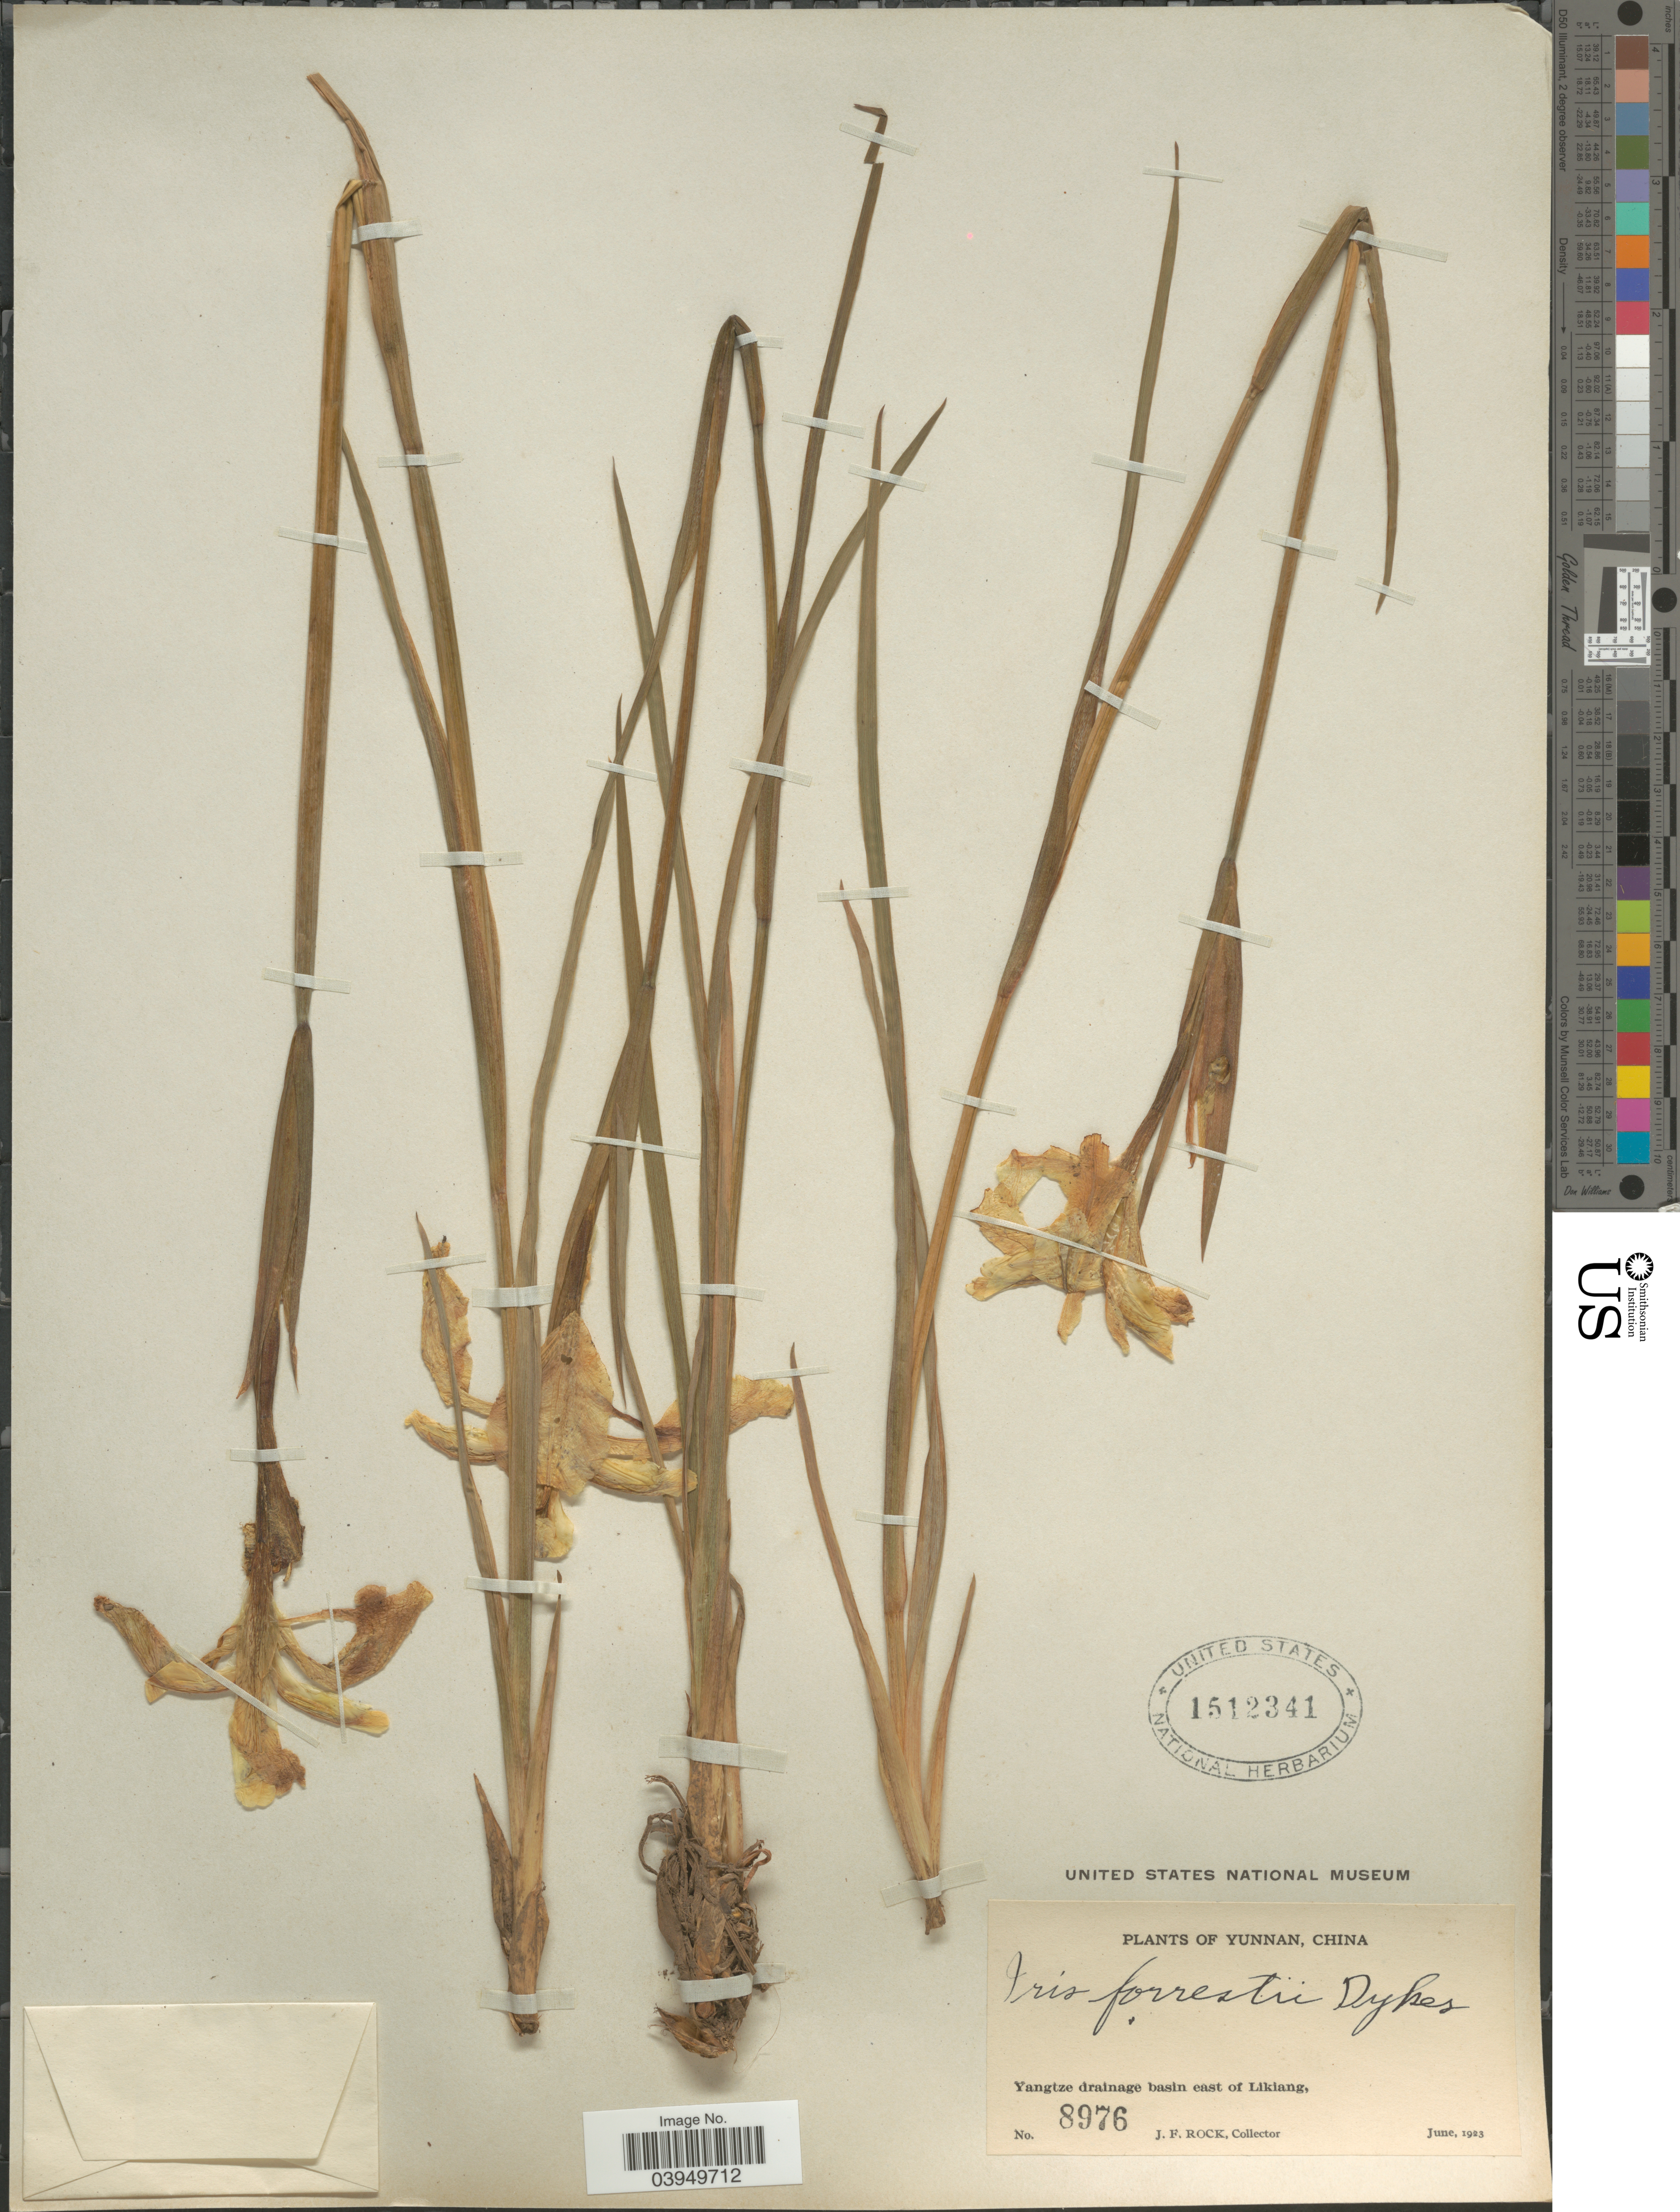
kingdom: Plantae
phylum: Tracheophyta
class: Liliopsida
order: Asparagales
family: Iridaceae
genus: Iris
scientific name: Iris forrestii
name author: Dykes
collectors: J. Rock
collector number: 8976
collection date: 1923-06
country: China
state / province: Yunnan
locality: Yangtze drainage basin east of Likiang.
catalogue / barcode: US 1512341